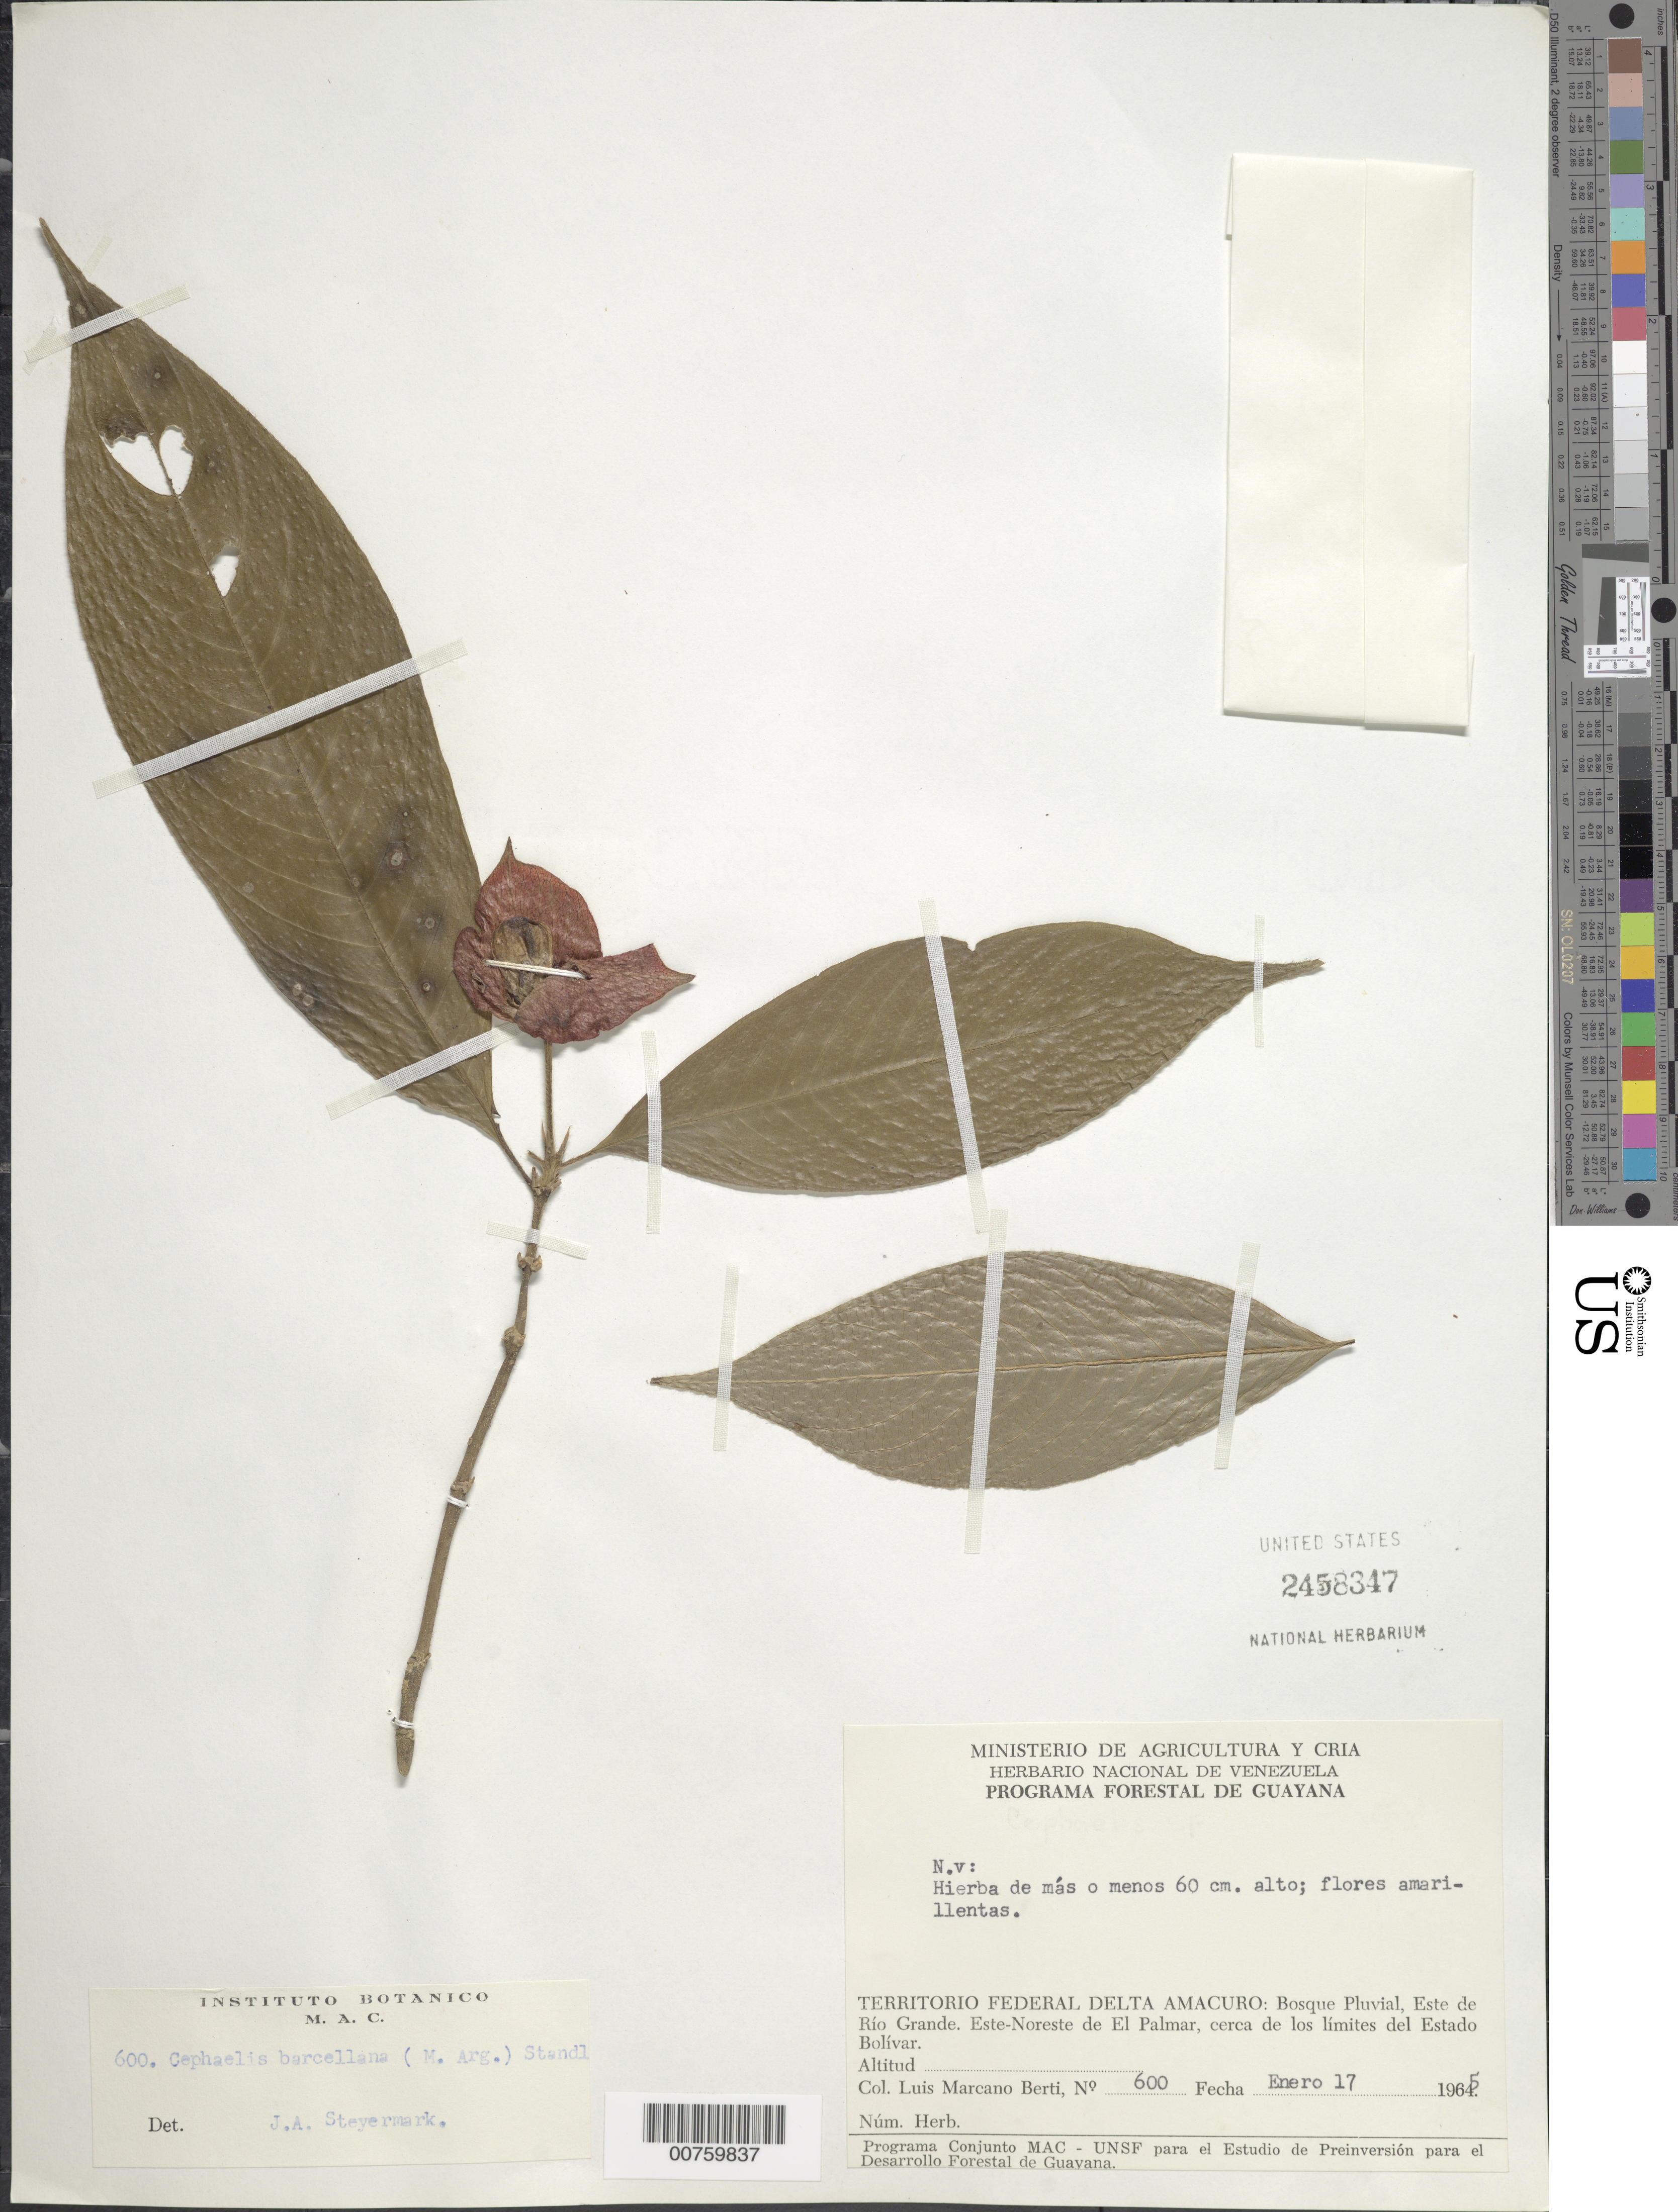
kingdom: Plantae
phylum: Tracheophyta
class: Magnoliopsida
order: Gentianales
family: Rubiaceae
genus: Cephaelis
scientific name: Cephaelis barcellana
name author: (Müll. Arg.) Standl.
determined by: Steyermark, Julian A., (VEN)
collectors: L. Marcano-Berti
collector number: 600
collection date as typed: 17-Jan-65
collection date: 1965-01-17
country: Venezuela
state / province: Delta Amacuro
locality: Este de Río Grande, ENE de El Palmar, cerca de los limites del Estado Bolívar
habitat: Bosque pluvial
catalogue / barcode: US 2458347